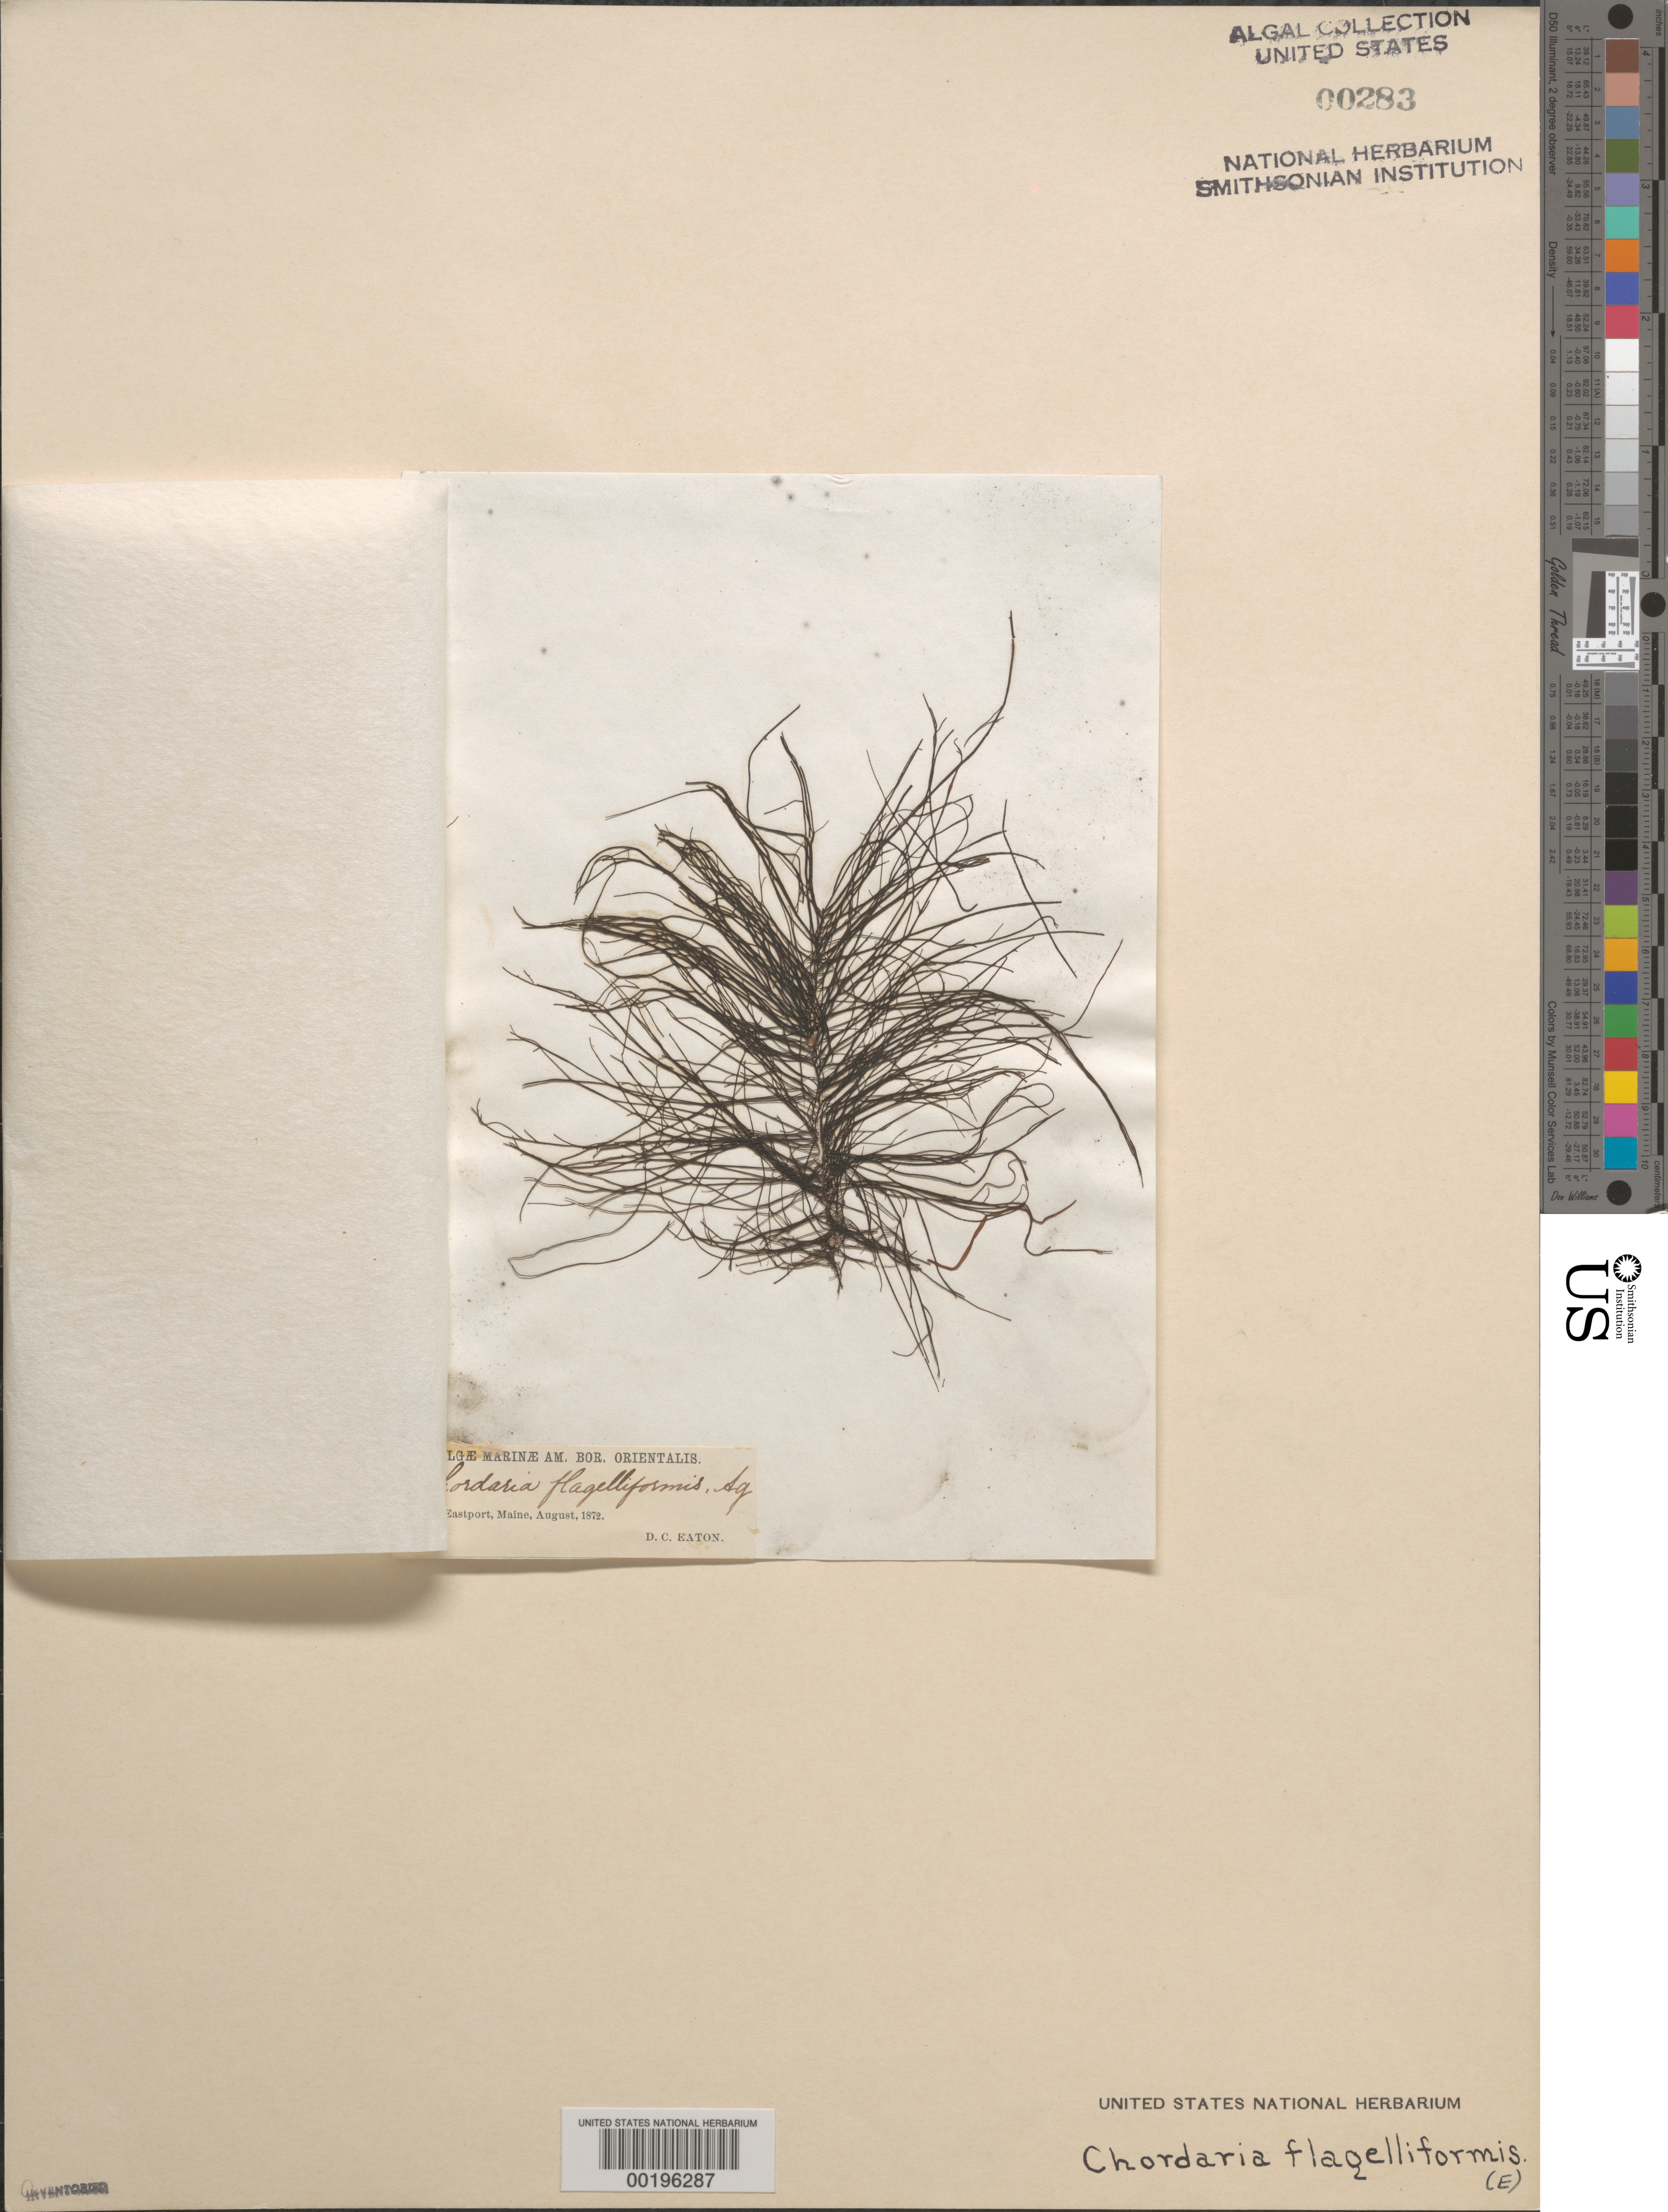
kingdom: Chromista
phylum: Ochrophyta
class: Phaeophyceae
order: Ectocarpales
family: Chordariaceae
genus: Chordaria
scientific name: Chordaria flagelliformis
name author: (Hudson) Grev.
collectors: D. C. Eaton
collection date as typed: Aug 1872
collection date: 1872-08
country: United States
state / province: Maine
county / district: Washington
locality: Near Eastport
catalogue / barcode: US 283